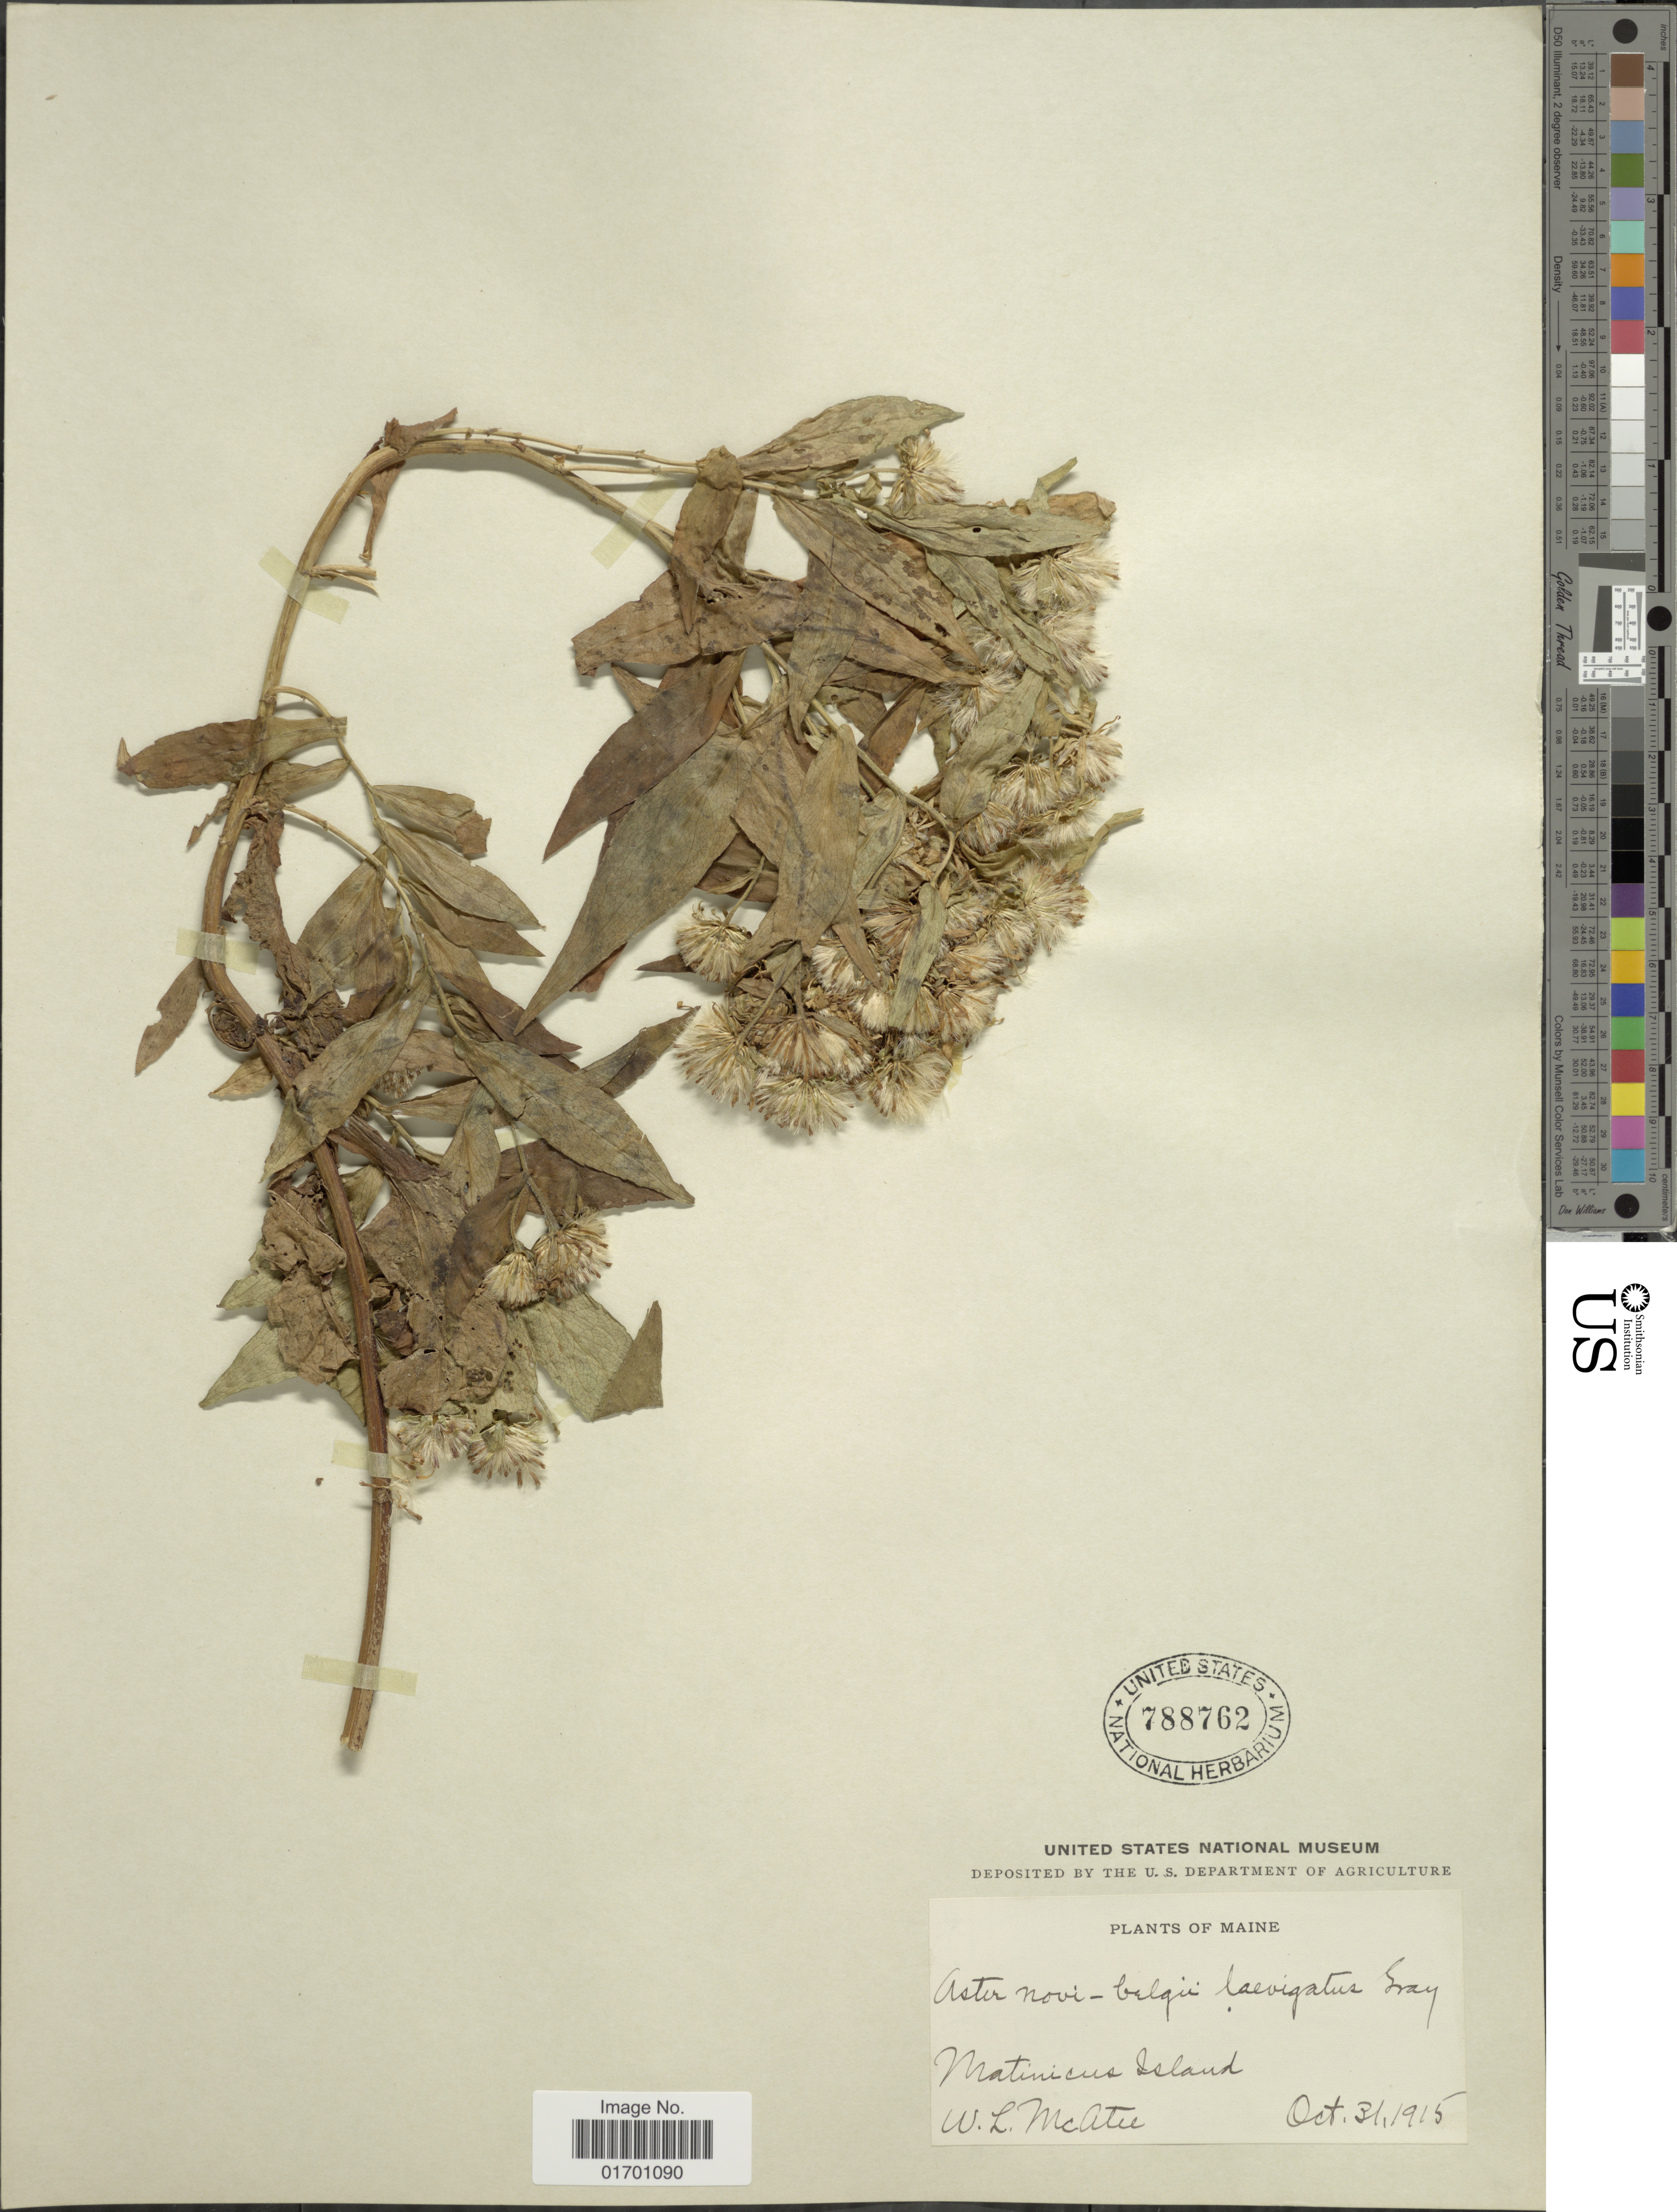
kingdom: Plantae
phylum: Tracheophyta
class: Magnoliopsida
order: Asterales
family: Asteraceae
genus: Symphyotrichum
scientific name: Symphyotrichum novi-belgii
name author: (L.) G.L. Nesom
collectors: W. McAtee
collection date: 1915-10-31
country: United States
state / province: Maine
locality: Matinicus Island.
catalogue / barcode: US 788762